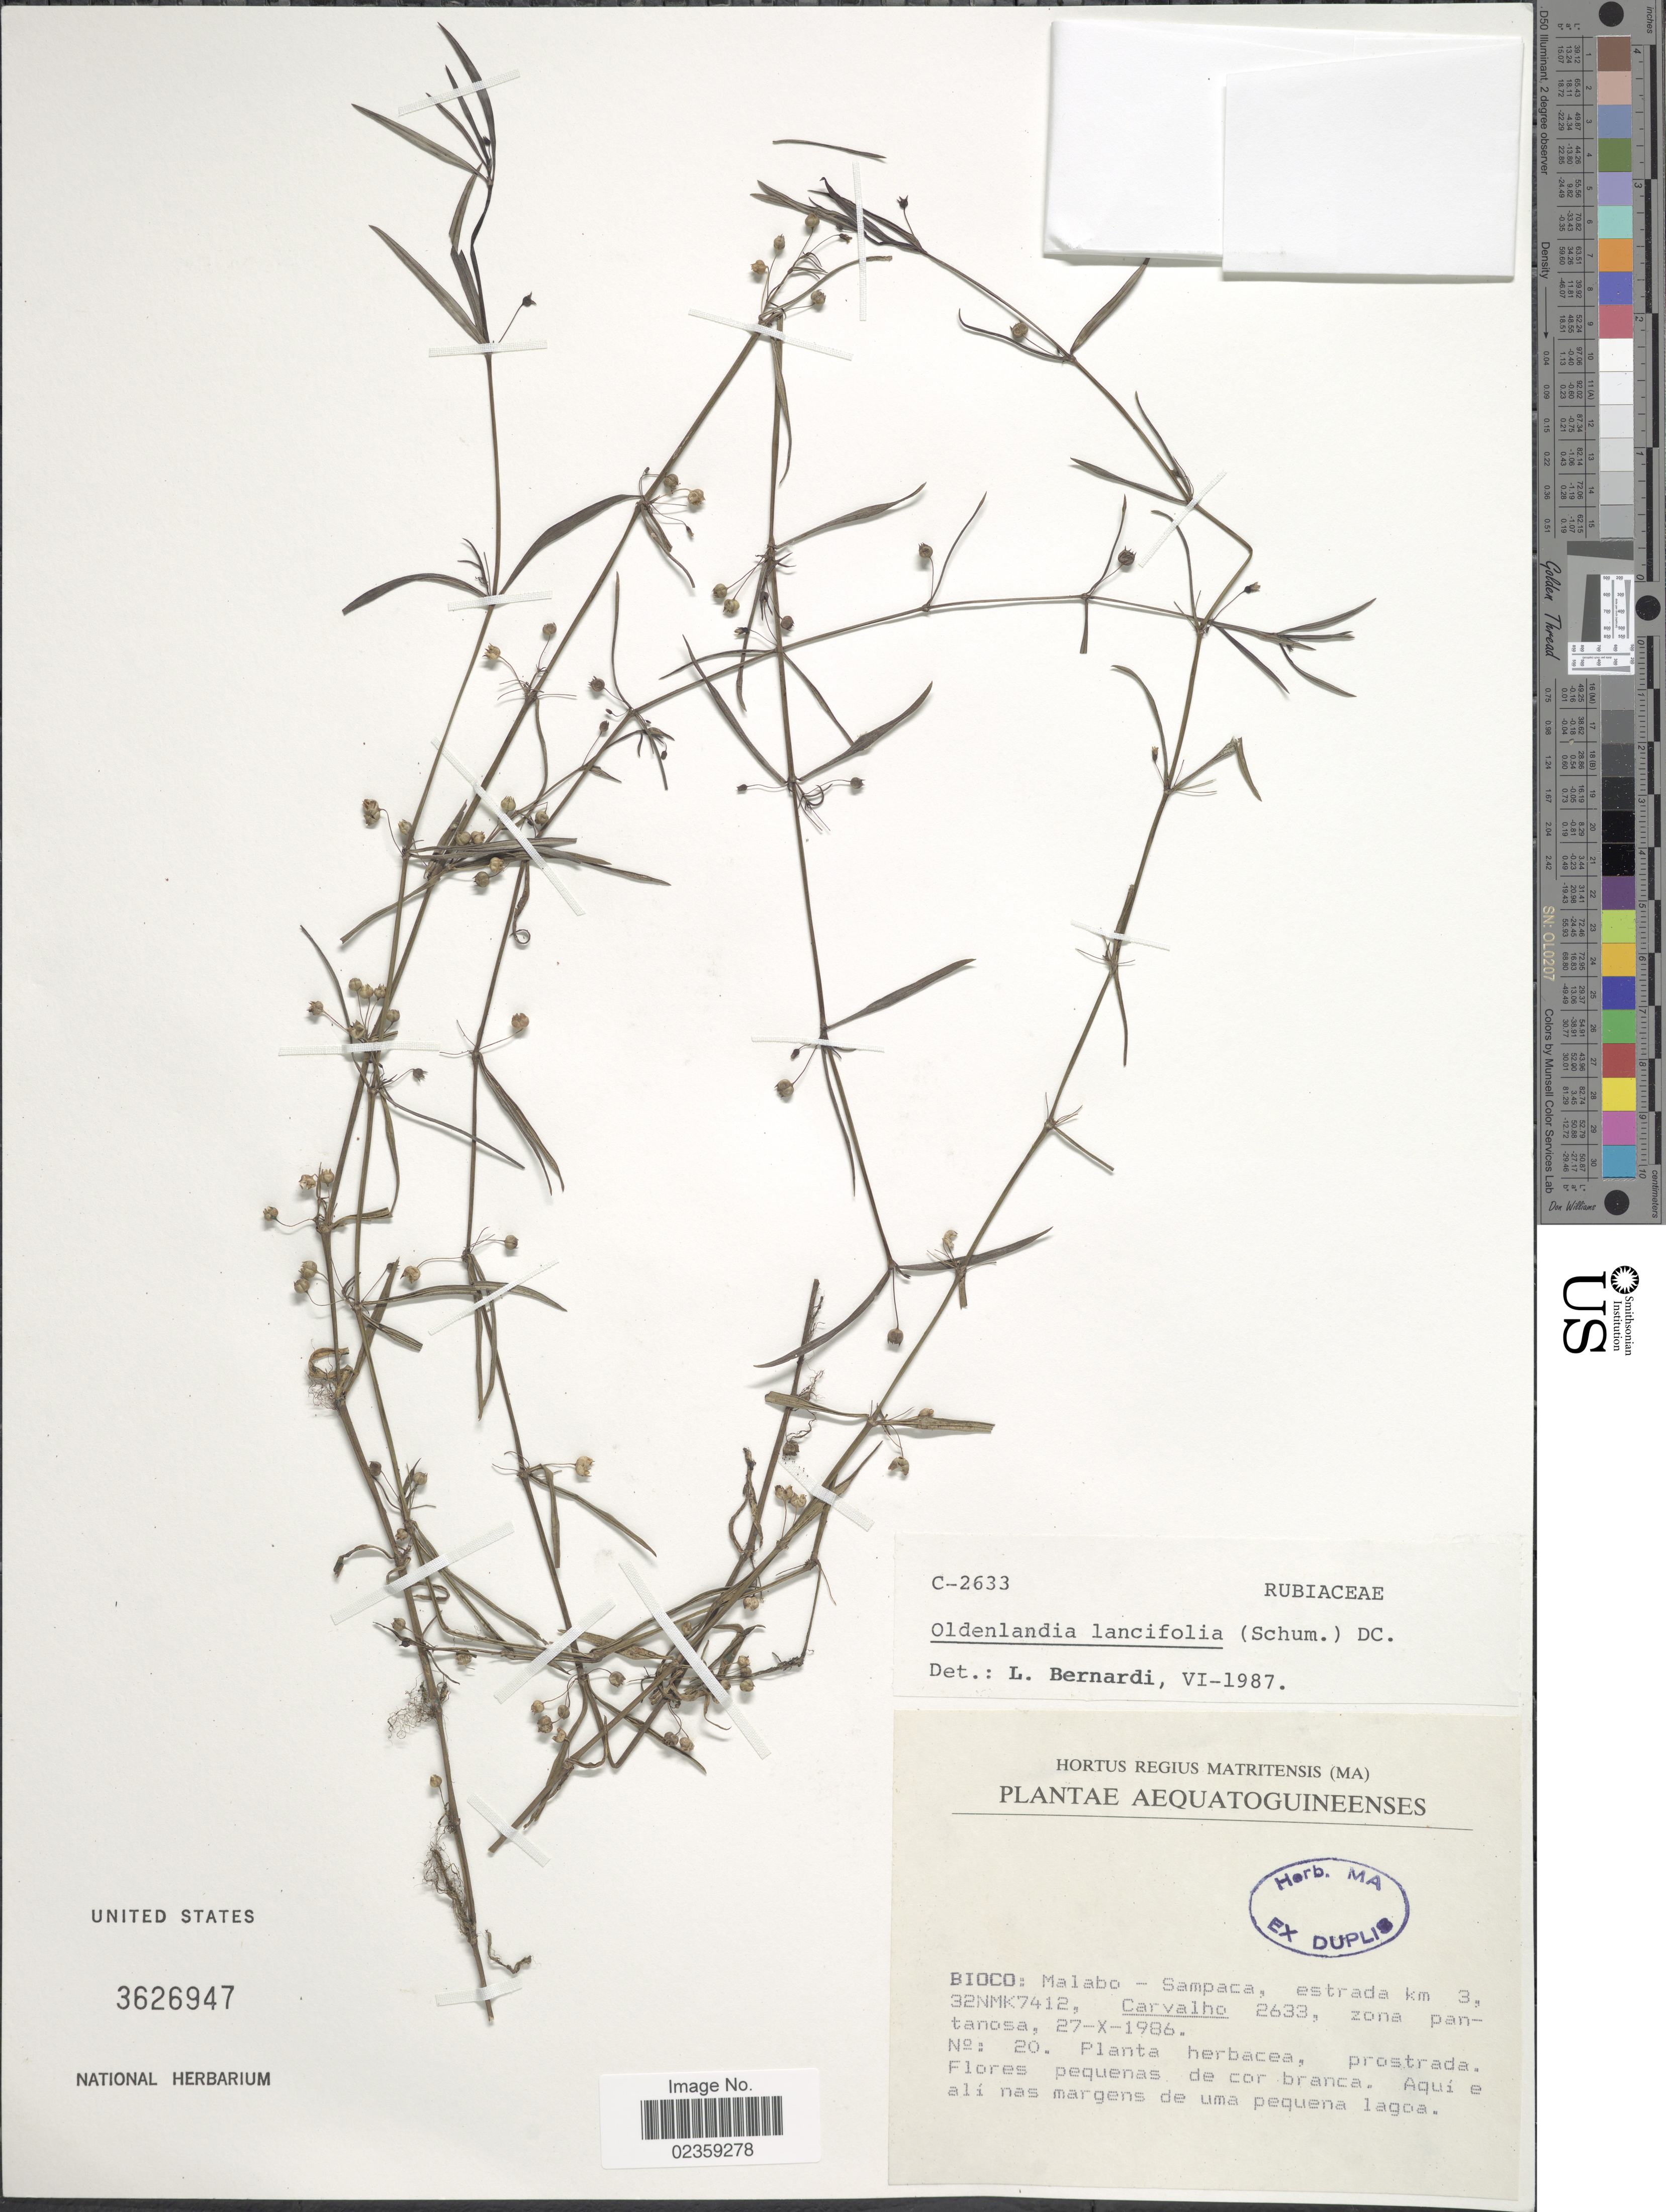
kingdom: Plantae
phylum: Tracheophyta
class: Magnoliopsida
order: Gentianales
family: Rubiaceae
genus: Oldenlandia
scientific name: Oldenlandia lancifolia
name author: (Schumach.) DC.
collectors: Carvalho, --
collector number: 2633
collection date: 1986-10-27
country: Equatorial Guinea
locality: Aequatoguineenses. Bioco: Malabo - Sampaca, estrada km 3, 32NMK7412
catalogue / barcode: US 3626947